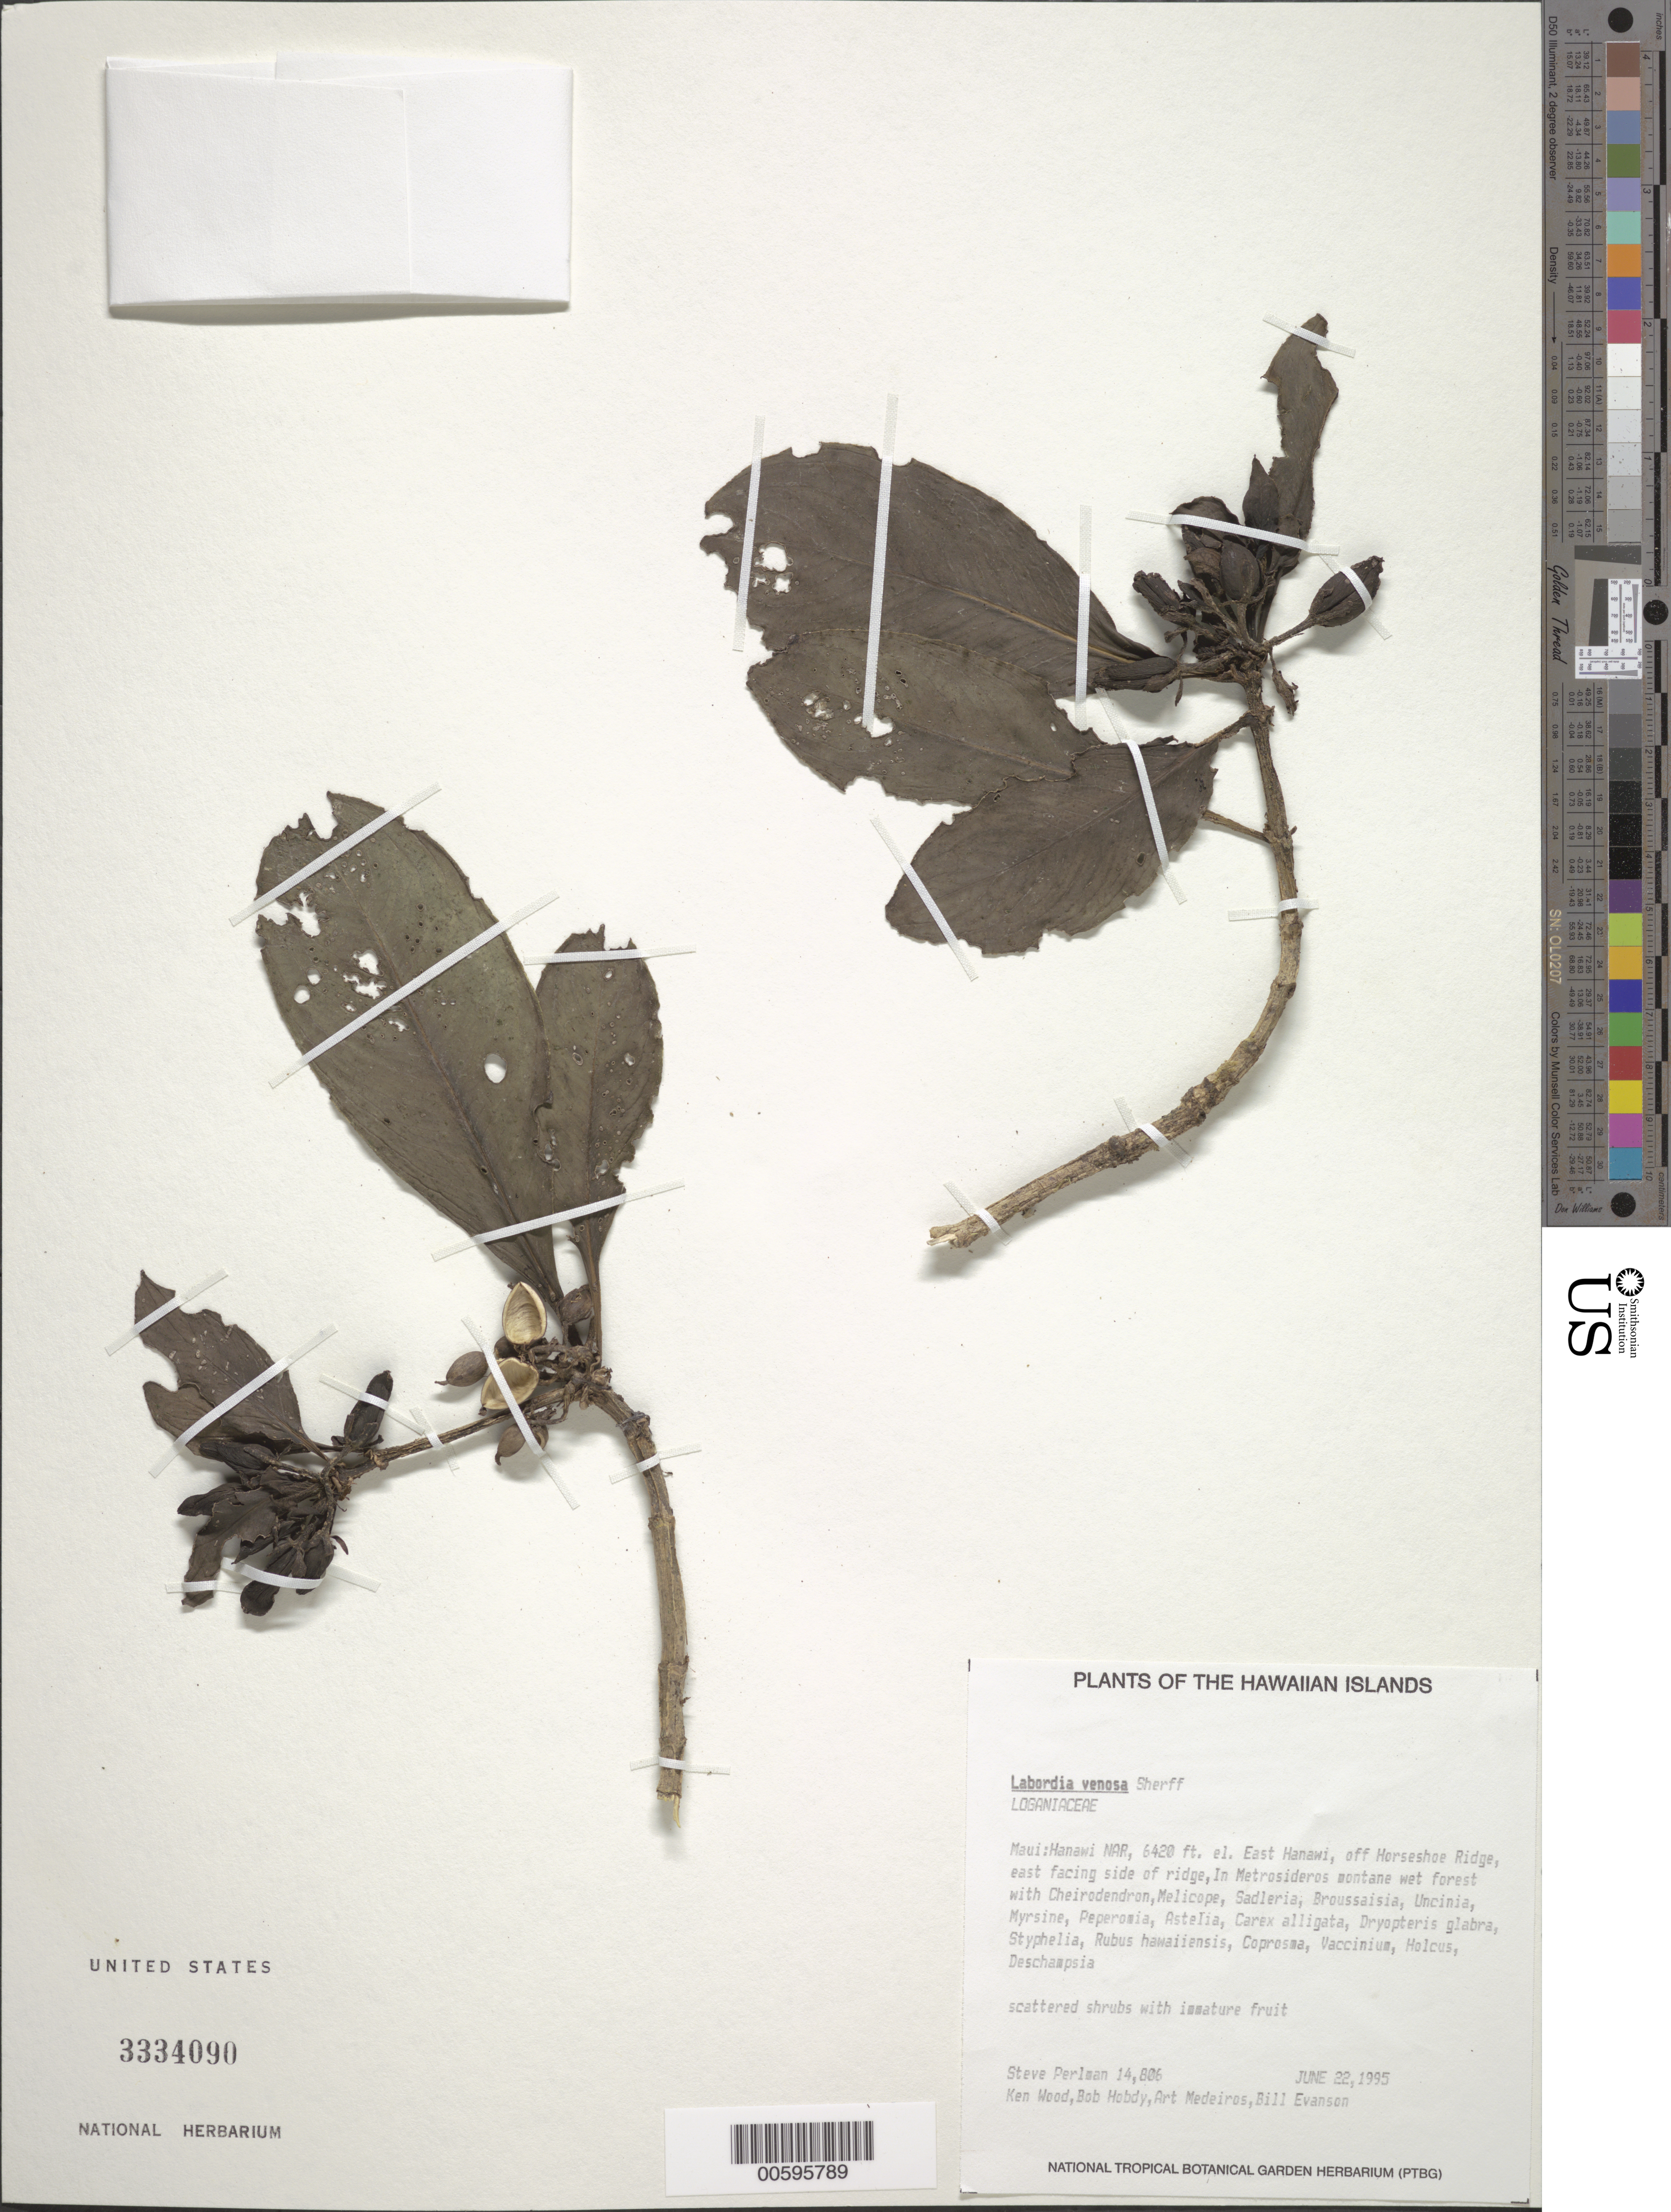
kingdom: Plantae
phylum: Tracheophyta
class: Magnoliopsida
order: Gentianales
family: Loganiaceae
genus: Geniostoma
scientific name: Geniostoma venosum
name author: (Sherff) Byng & Christenh.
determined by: Wagner, W. L., (BOT), Smithsonian Institution - National Museum of Natural History (UNITED STATES)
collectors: S. P. Perlman, K. Wood, B. Hobdy, A. Medeiros & B. Evanson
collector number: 14806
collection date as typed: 22 Jun 1995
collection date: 1995-06-22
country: United States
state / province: Hawaii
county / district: Maui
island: Maui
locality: Hanawi NAR, E Hanawi, off Horseshoe Ridge, E facing side of ridge.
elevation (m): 1957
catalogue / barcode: US 3334090